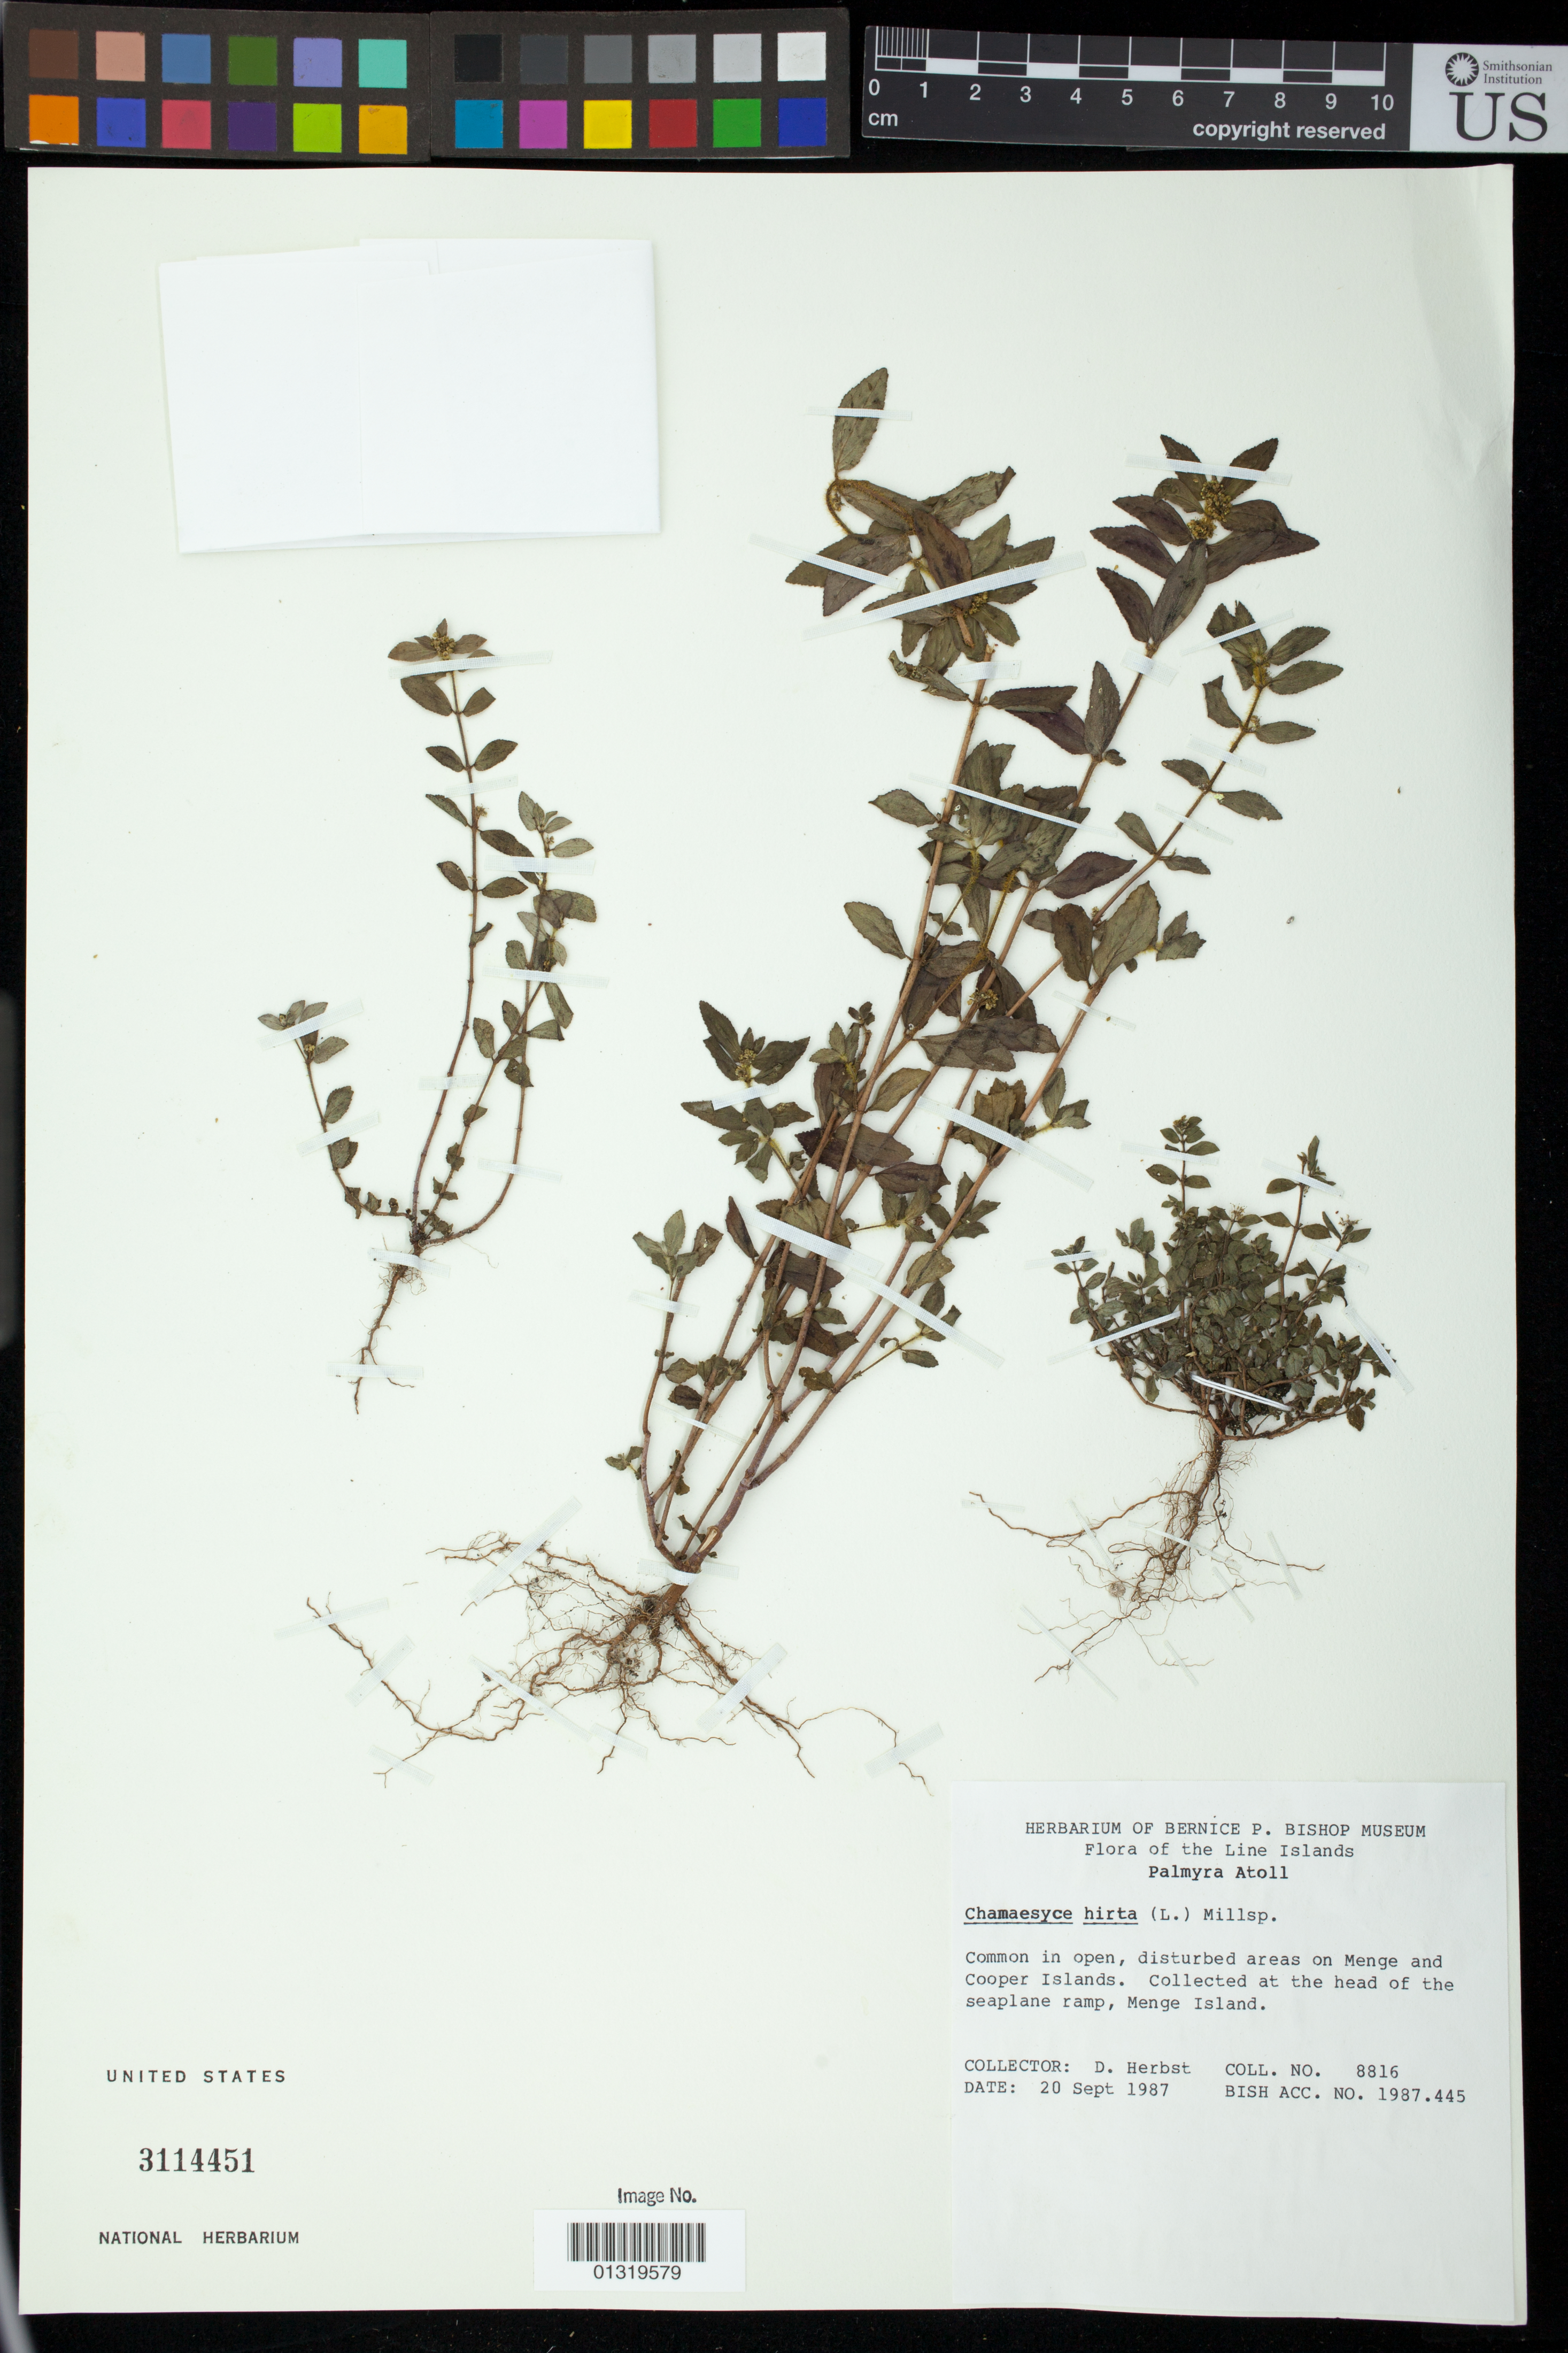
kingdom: Plantae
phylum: Tracheophyta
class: Magnoliopsida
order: Malpighiales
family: Euphorbiaceae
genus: Euphorbia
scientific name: Euphorbia hirta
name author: L.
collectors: D. R. Herbst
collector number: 8816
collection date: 1987-09-20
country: U.S. Administered Pacific Islands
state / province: Palmyra Atoll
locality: head of the seaplane ramp, Menge Island.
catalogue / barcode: US 3114451